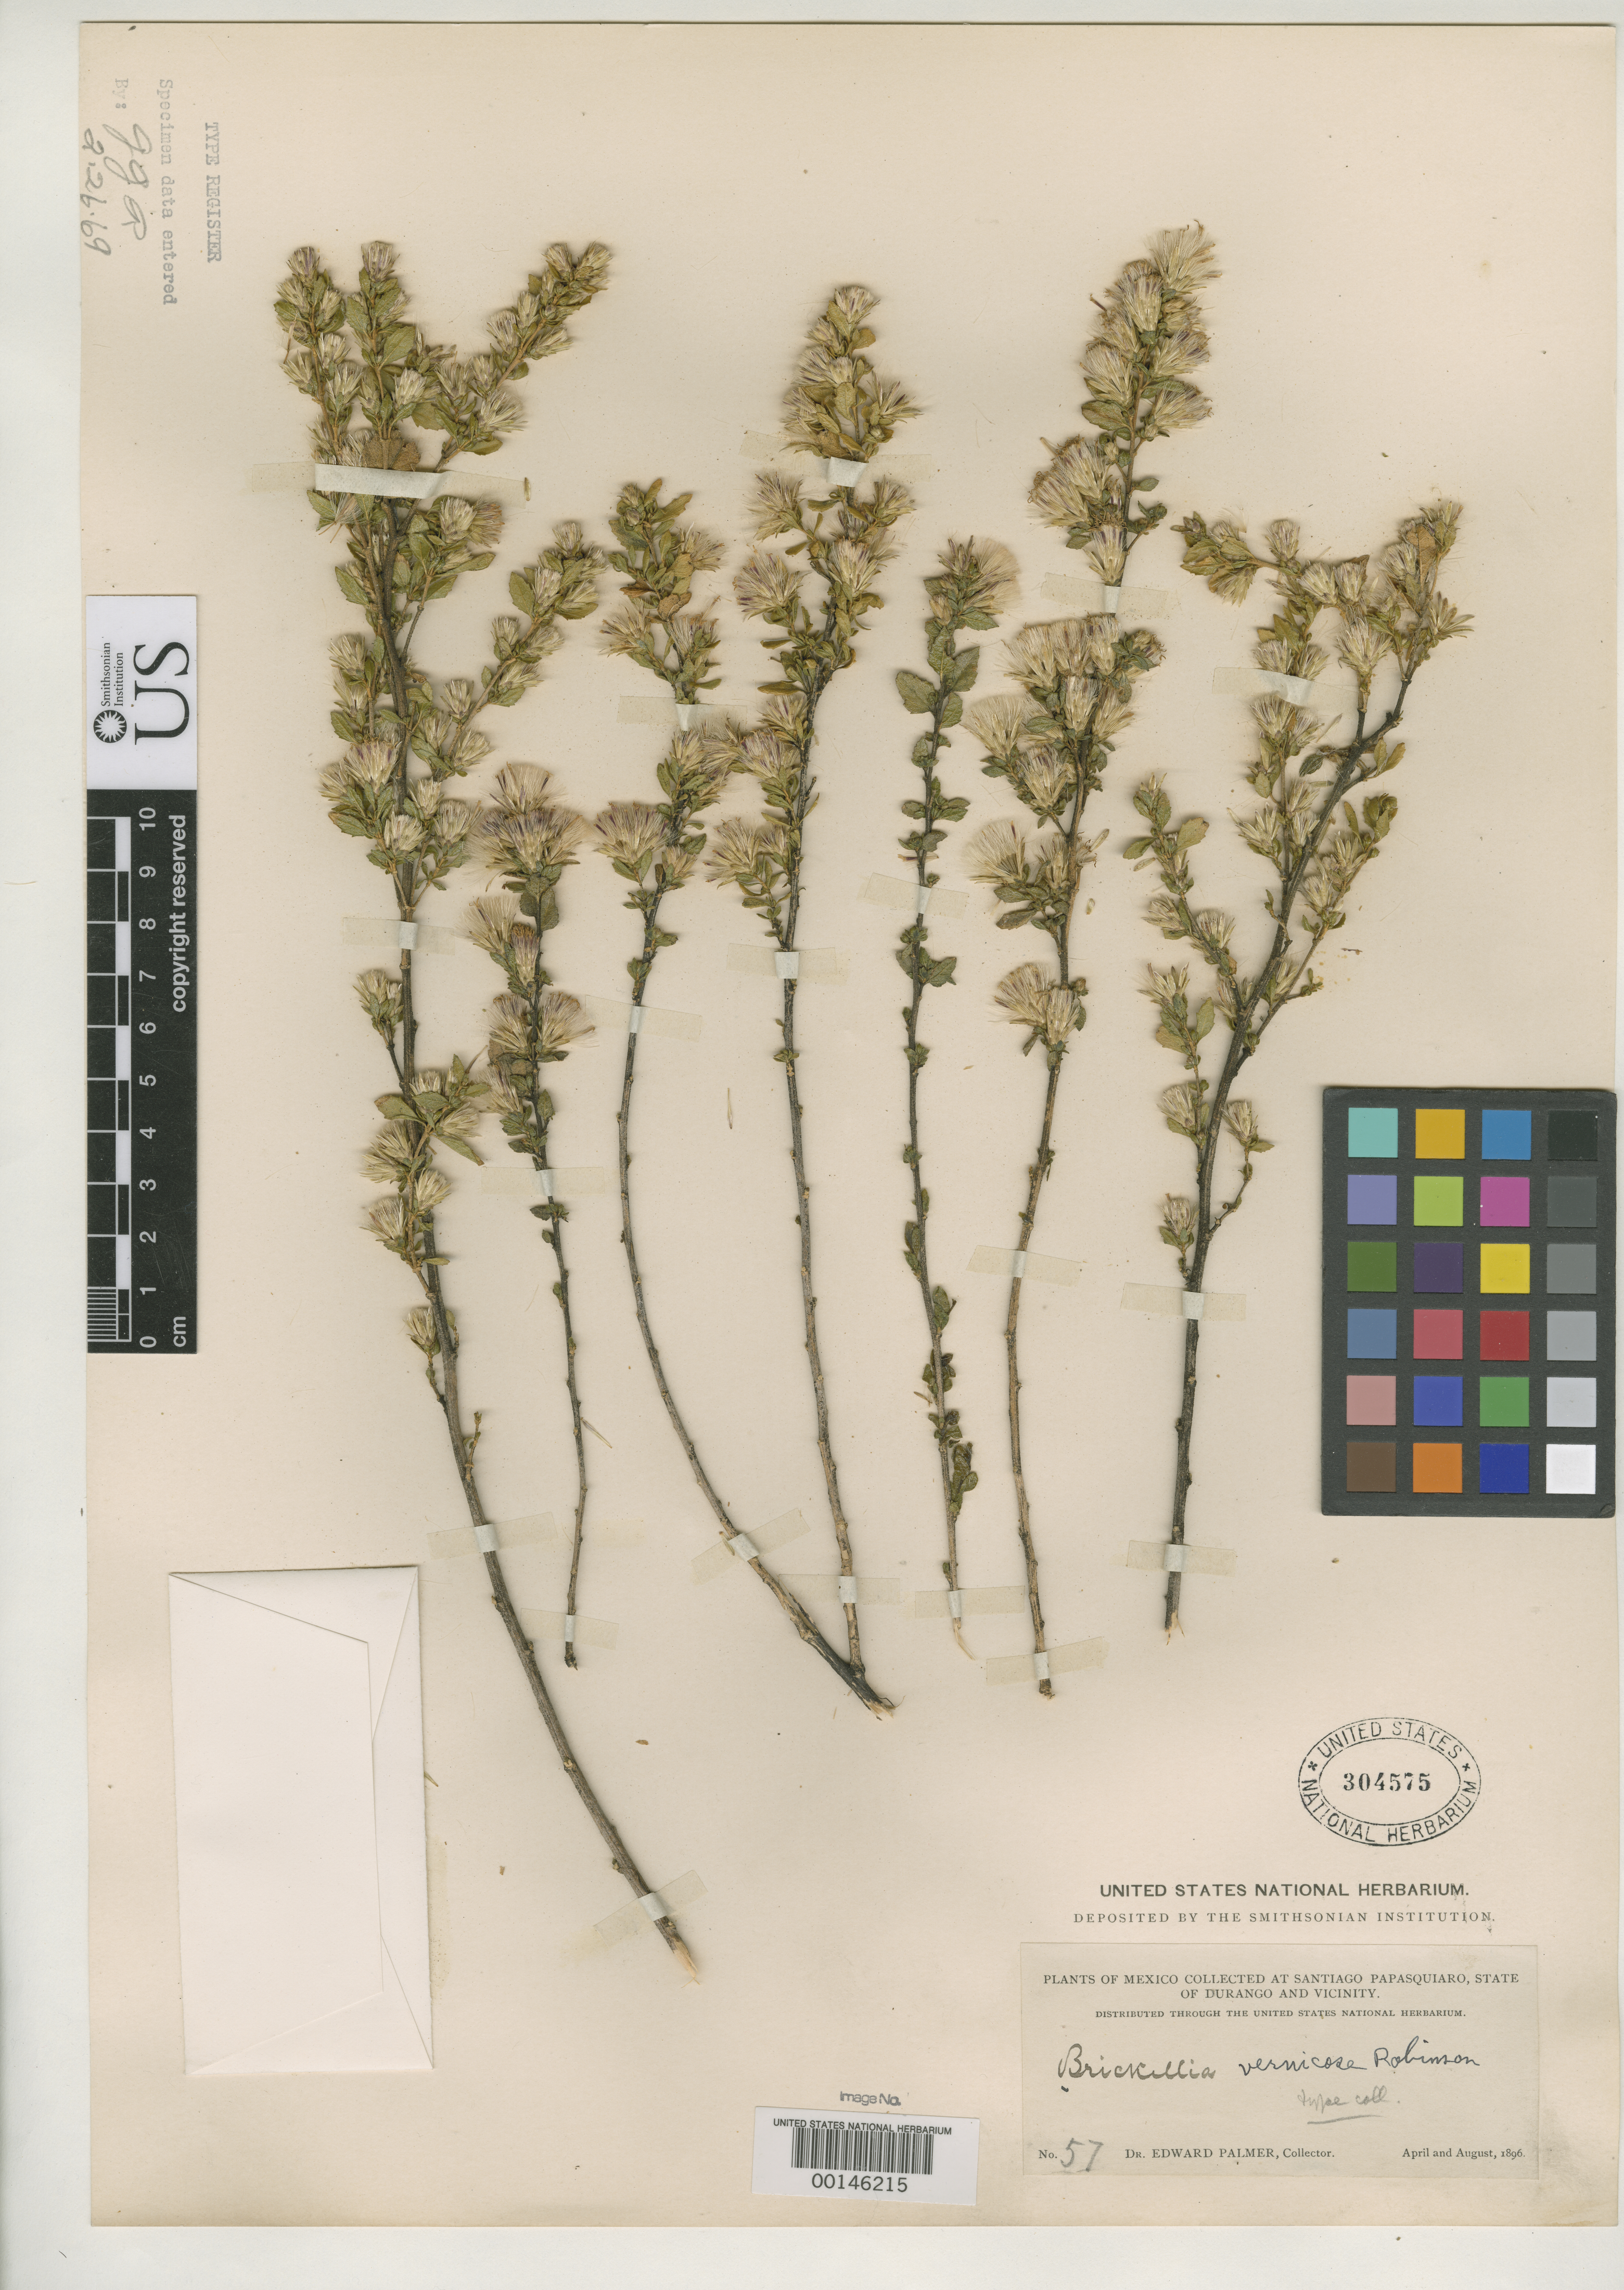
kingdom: Plantae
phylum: Tracheophyta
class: Magnoliopsida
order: Asterales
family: Asteraceae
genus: Brickellia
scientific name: Brickellia vernicosa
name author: B.L. Rob.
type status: Isotype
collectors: E. Palmer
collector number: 57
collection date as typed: Apr 1896 to -- Aug 1896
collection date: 1896-04/1896-08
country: Mexico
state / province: Durango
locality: Santiago Papasquiaro.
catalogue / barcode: US 304575